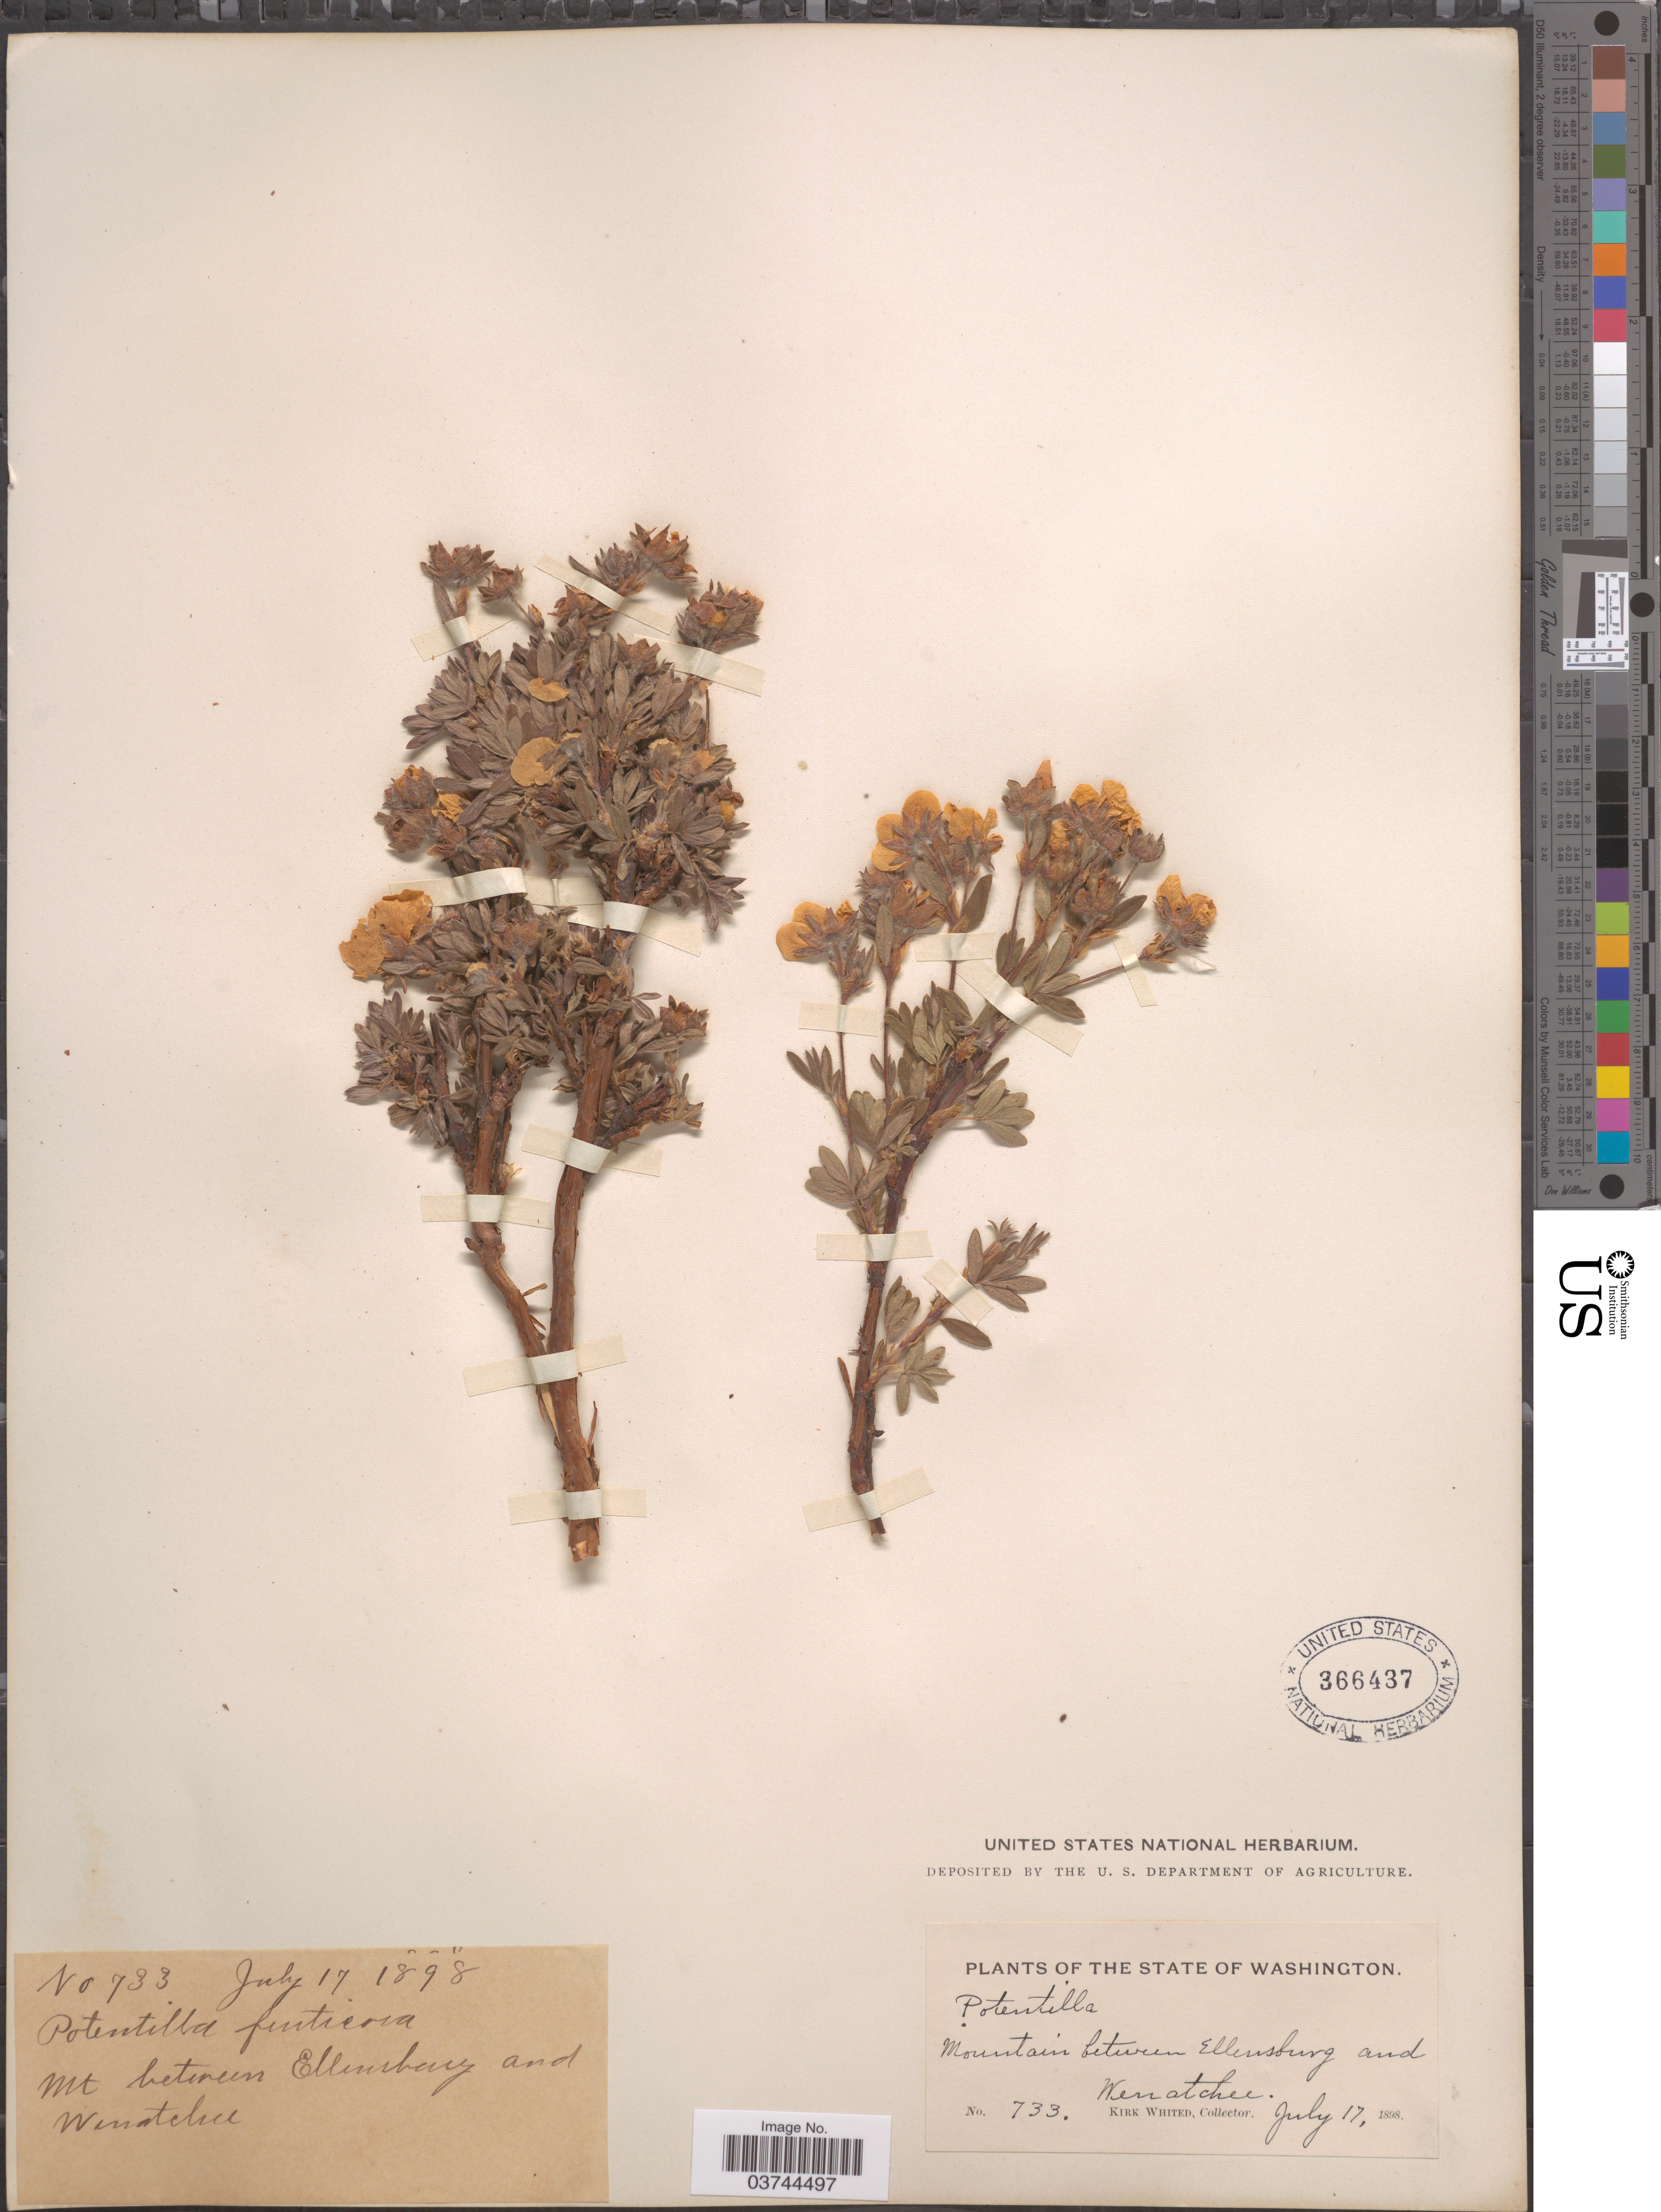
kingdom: Plantae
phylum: Tracheophyta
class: Magnoliopsida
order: Rosales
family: Rosaceae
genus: Dasiphora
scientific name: Dasiphora fruticosa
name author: (L.) Rydb.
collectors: K. Whited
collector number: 733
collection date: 1898-07-17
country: United States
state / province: Washington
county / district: Chelan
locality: Mountain between Ellensburg and Wenatchee.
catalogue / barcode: US 366437